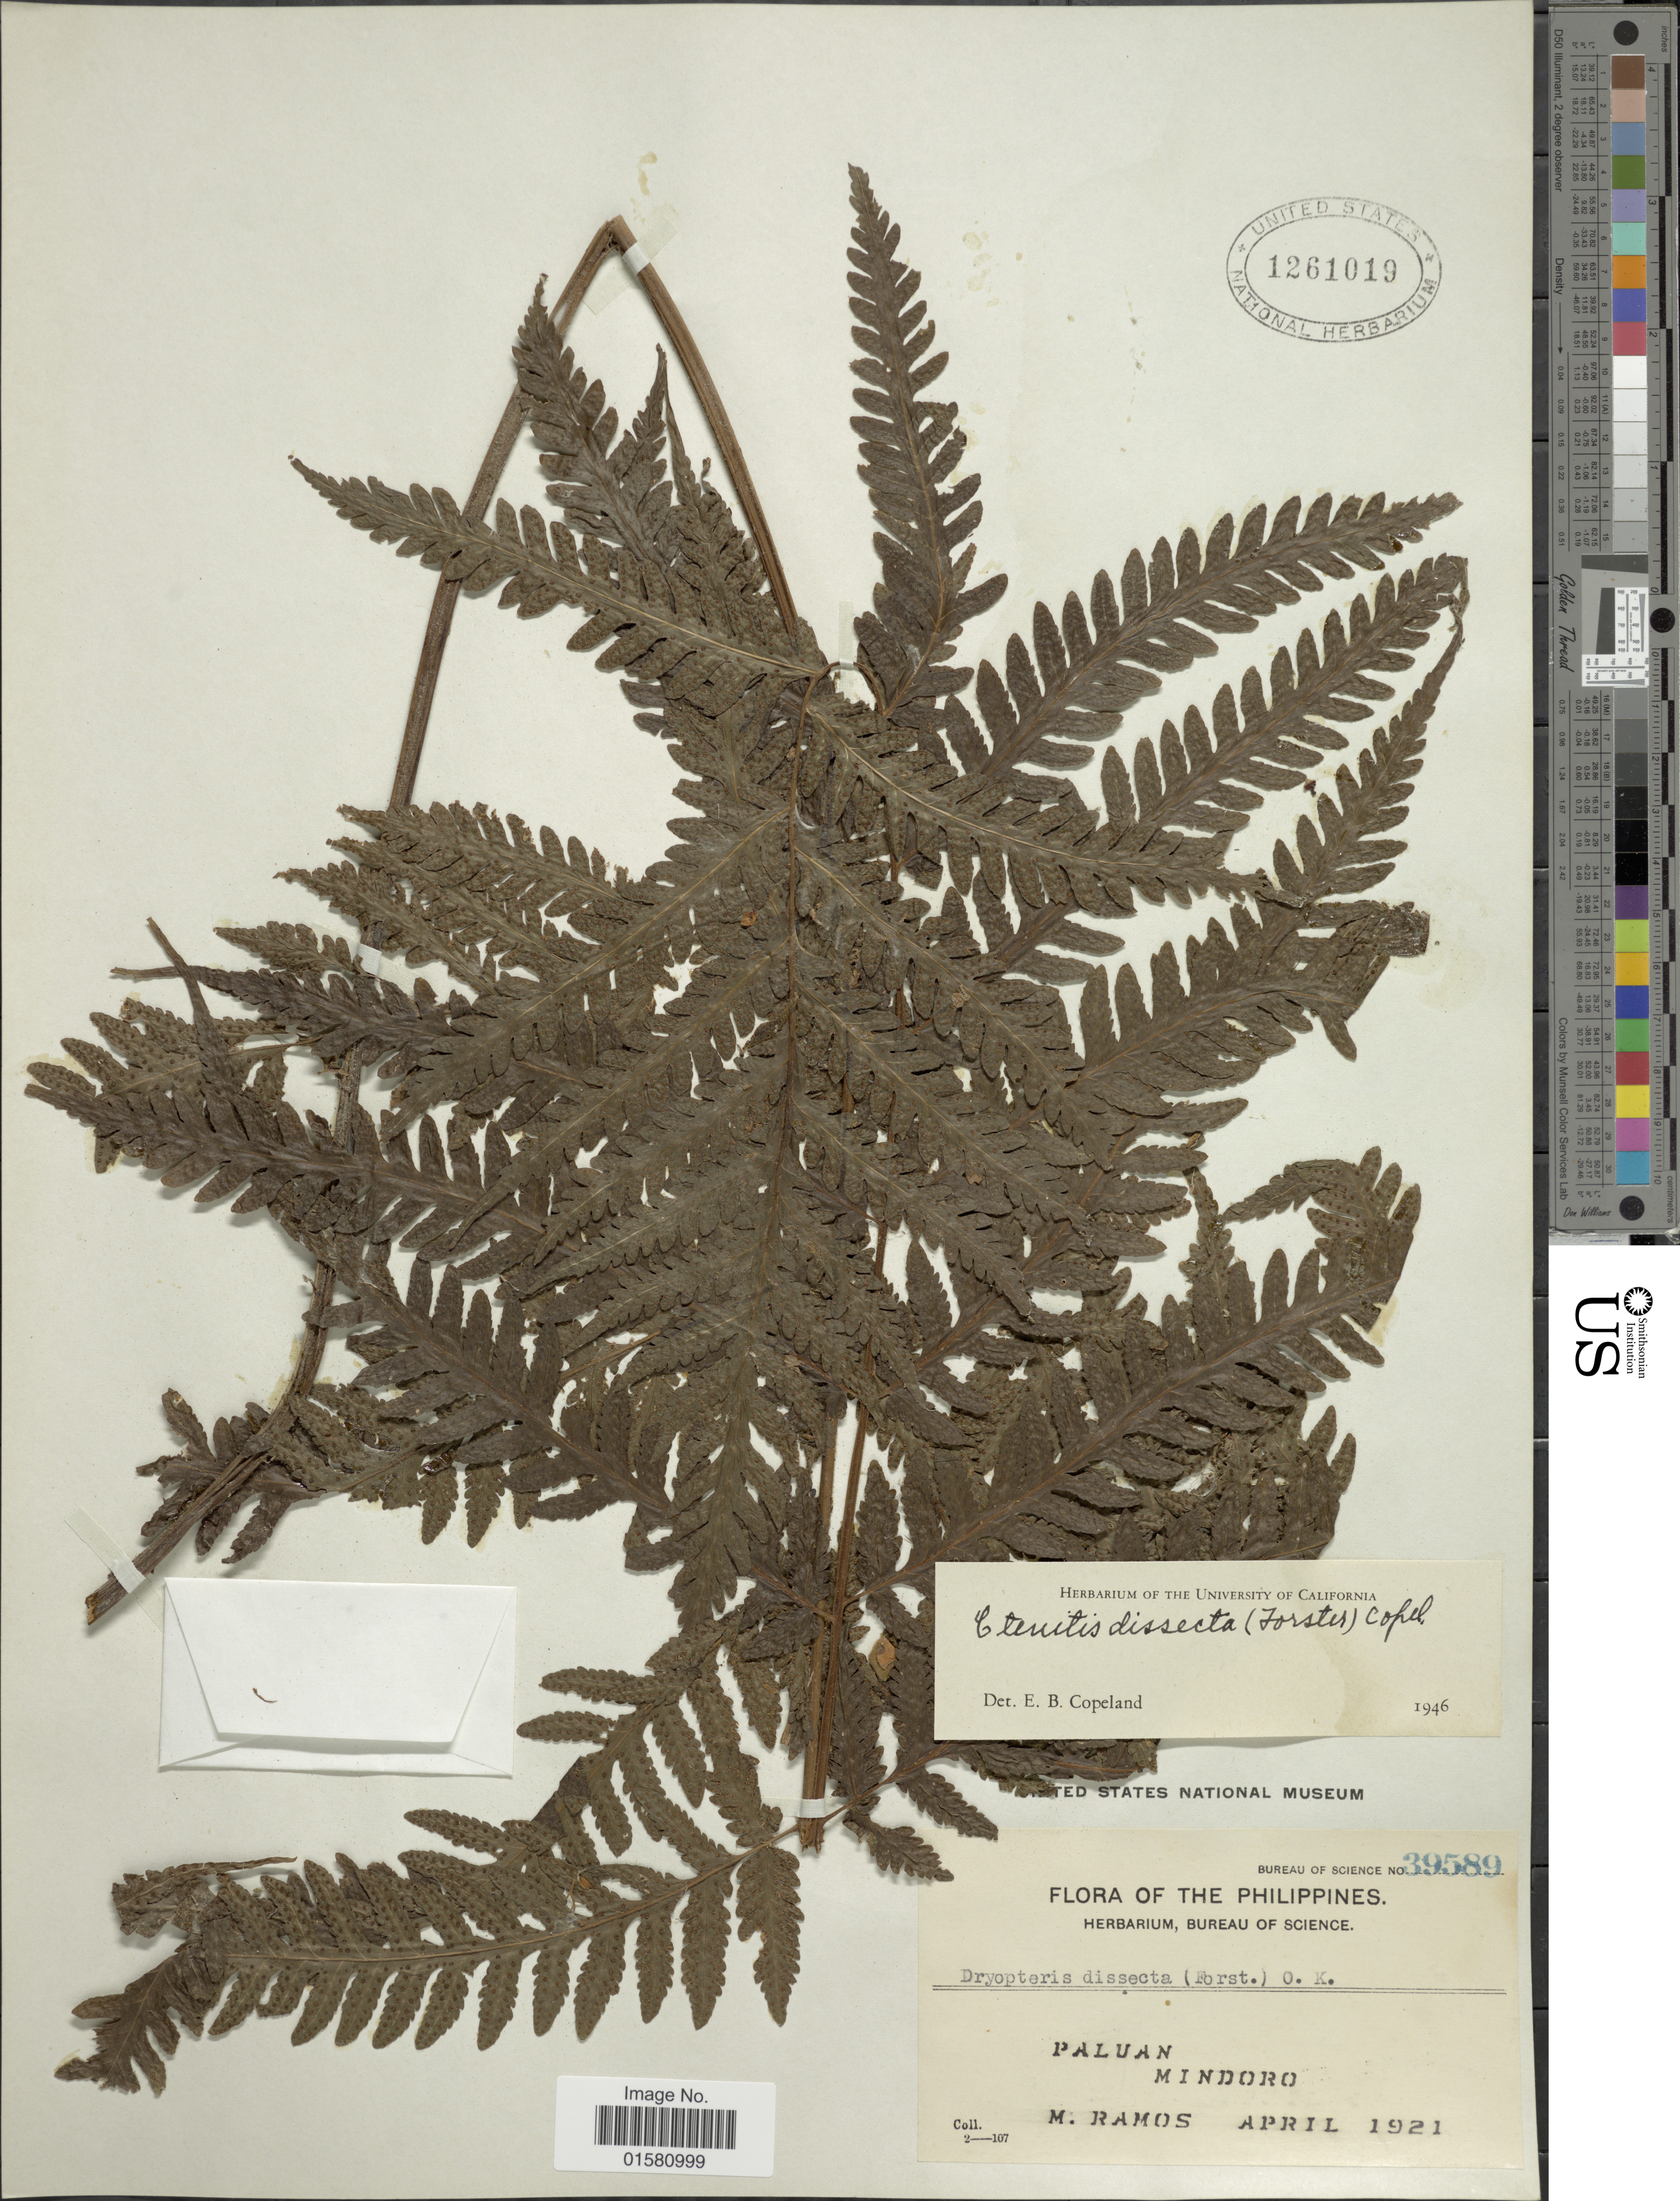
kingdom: Plantae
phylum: Tracheophyta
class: Polypodiopsida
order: Polypodiales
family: Tectariaceae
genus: Tectaria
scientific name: Tectaria dissecta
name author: (G. Forst.) Lellinger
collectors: M. Ramos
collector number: Bureau of Science 39589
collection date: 1921-04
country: Philippines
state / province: Mimaropa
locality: Paluan, Mindoro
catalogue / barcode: US 1261019